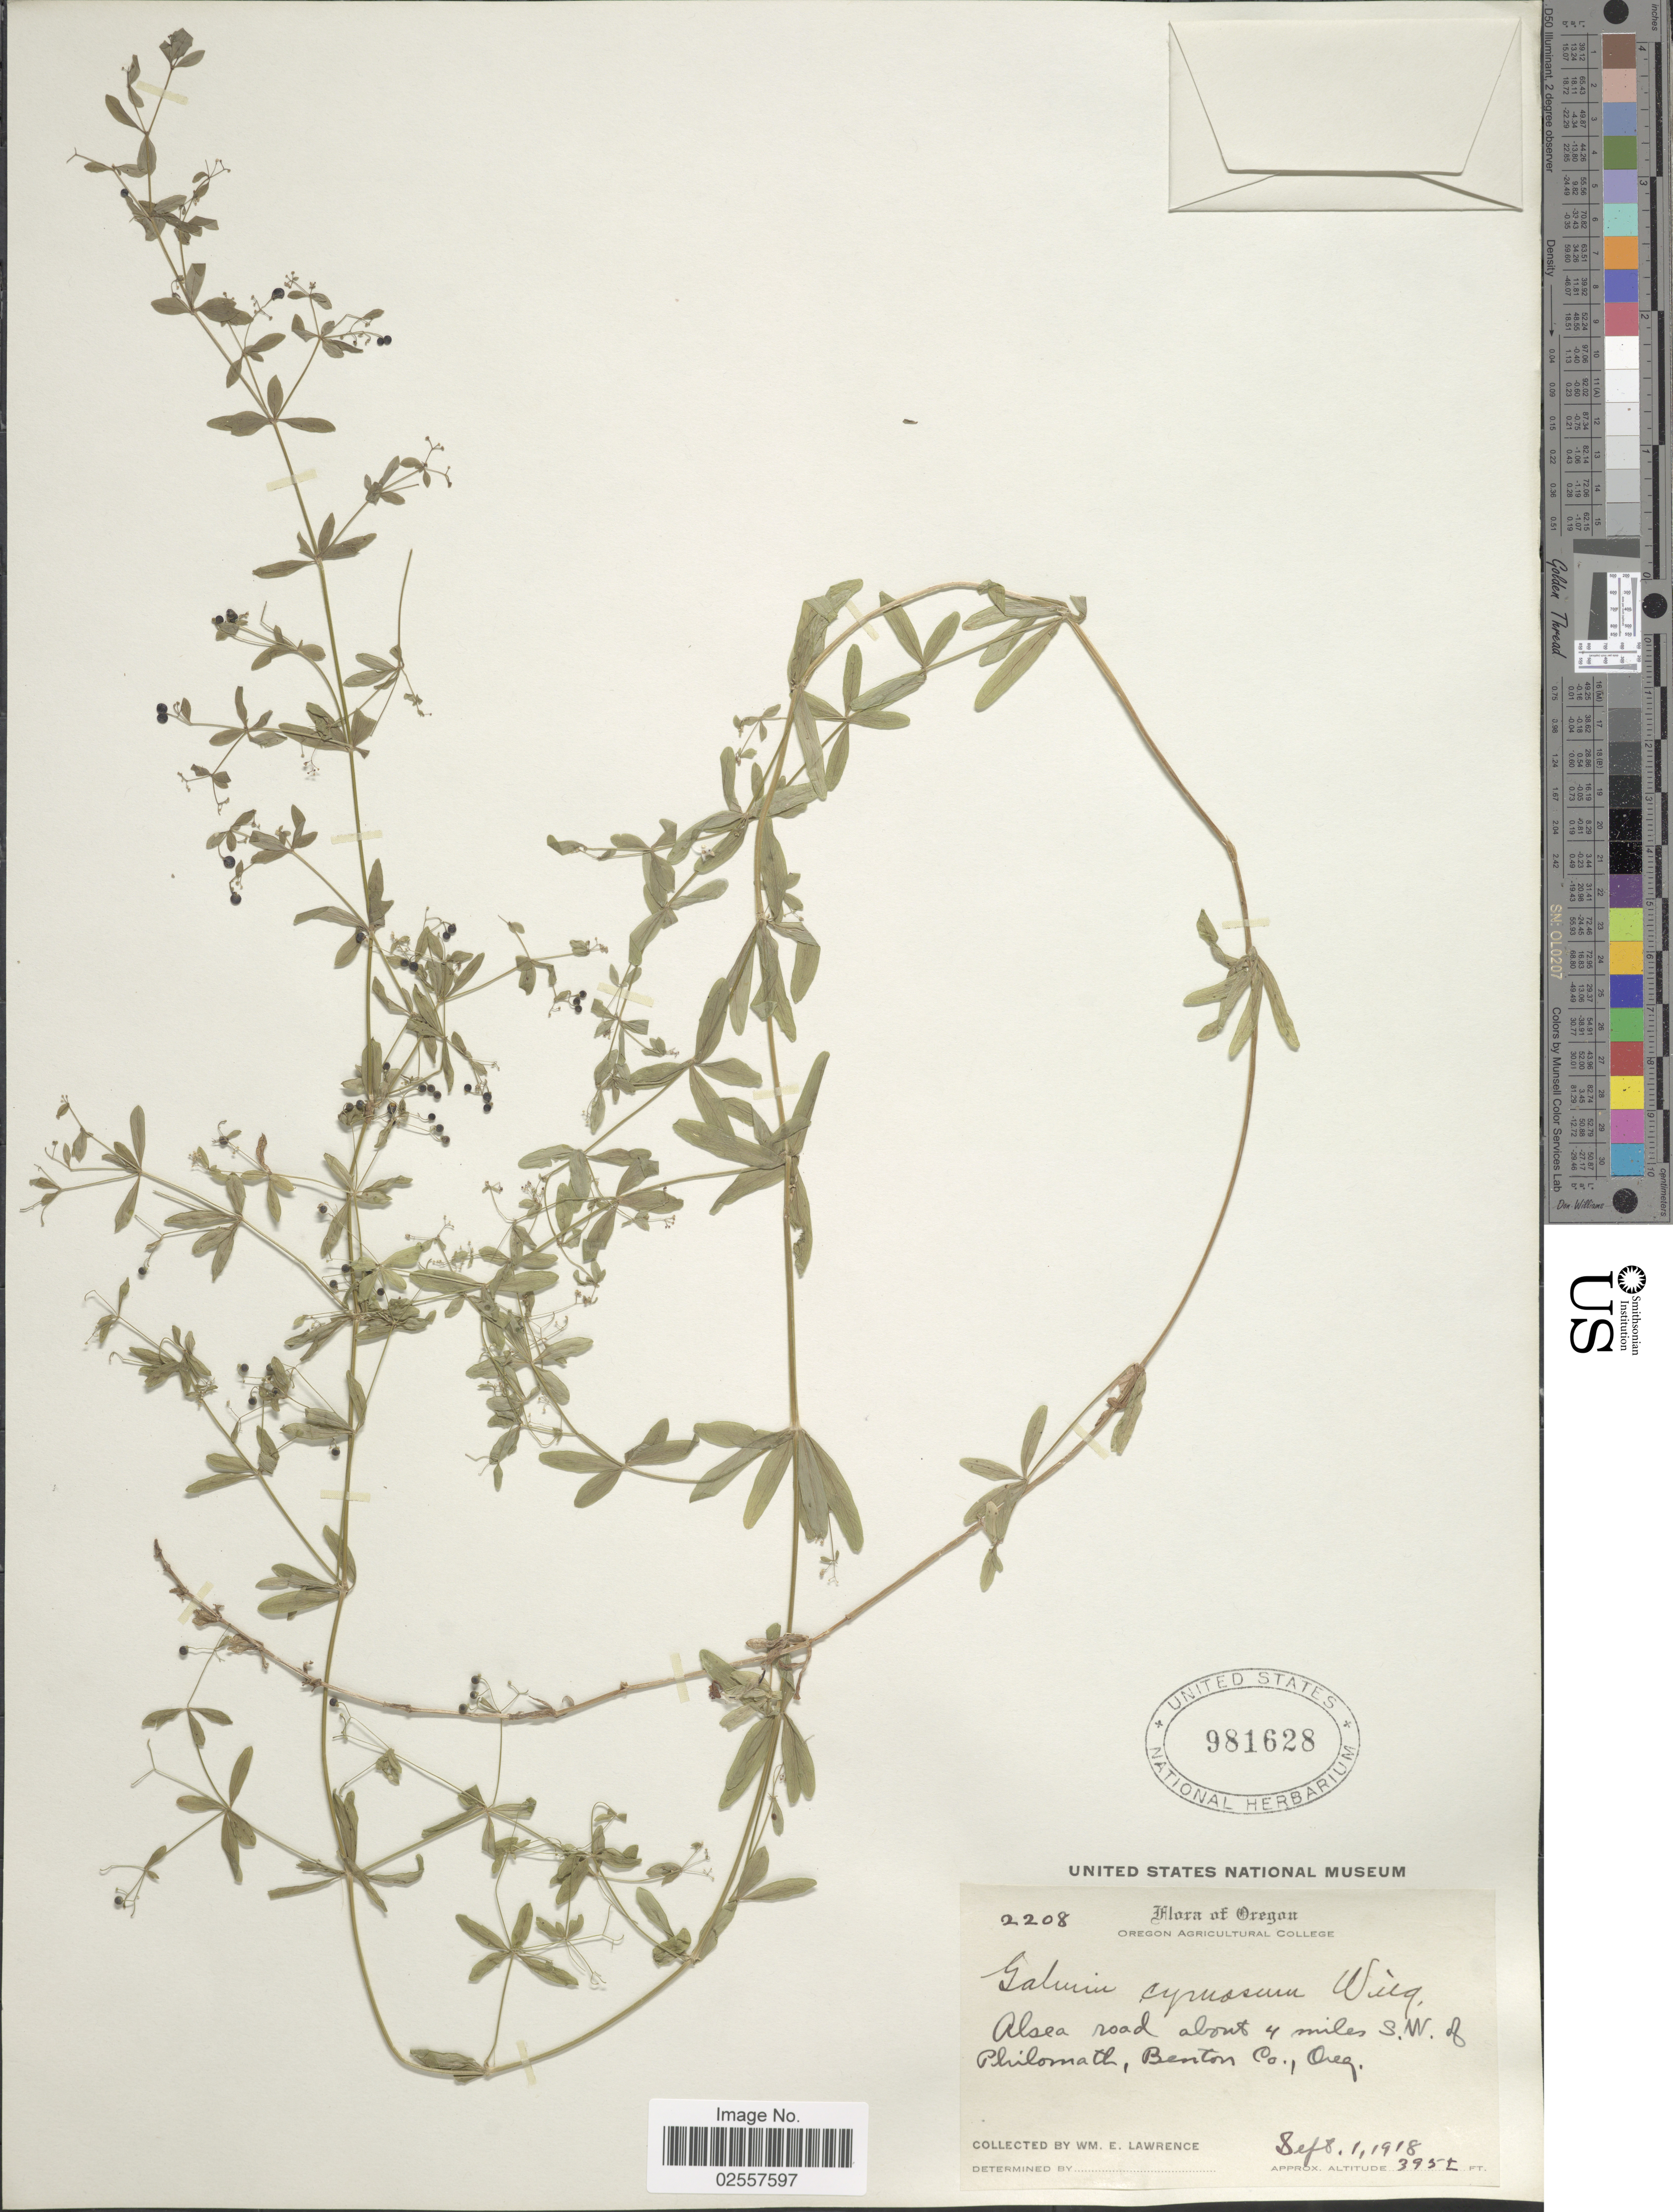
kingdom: Plantae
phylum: Tracheophyta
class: Magnoliopsida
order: Gentianales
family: Rubiaceae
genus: Galium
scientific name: Galium cymosum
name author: Wiegand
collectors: W. Lawrence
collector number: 2208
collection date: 1918-09-01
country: United States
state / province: Oregon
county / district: Benton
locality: Alsea road about 4 miles S.W. of Philomath, Benton Co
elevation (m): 120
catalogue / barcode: US 981628